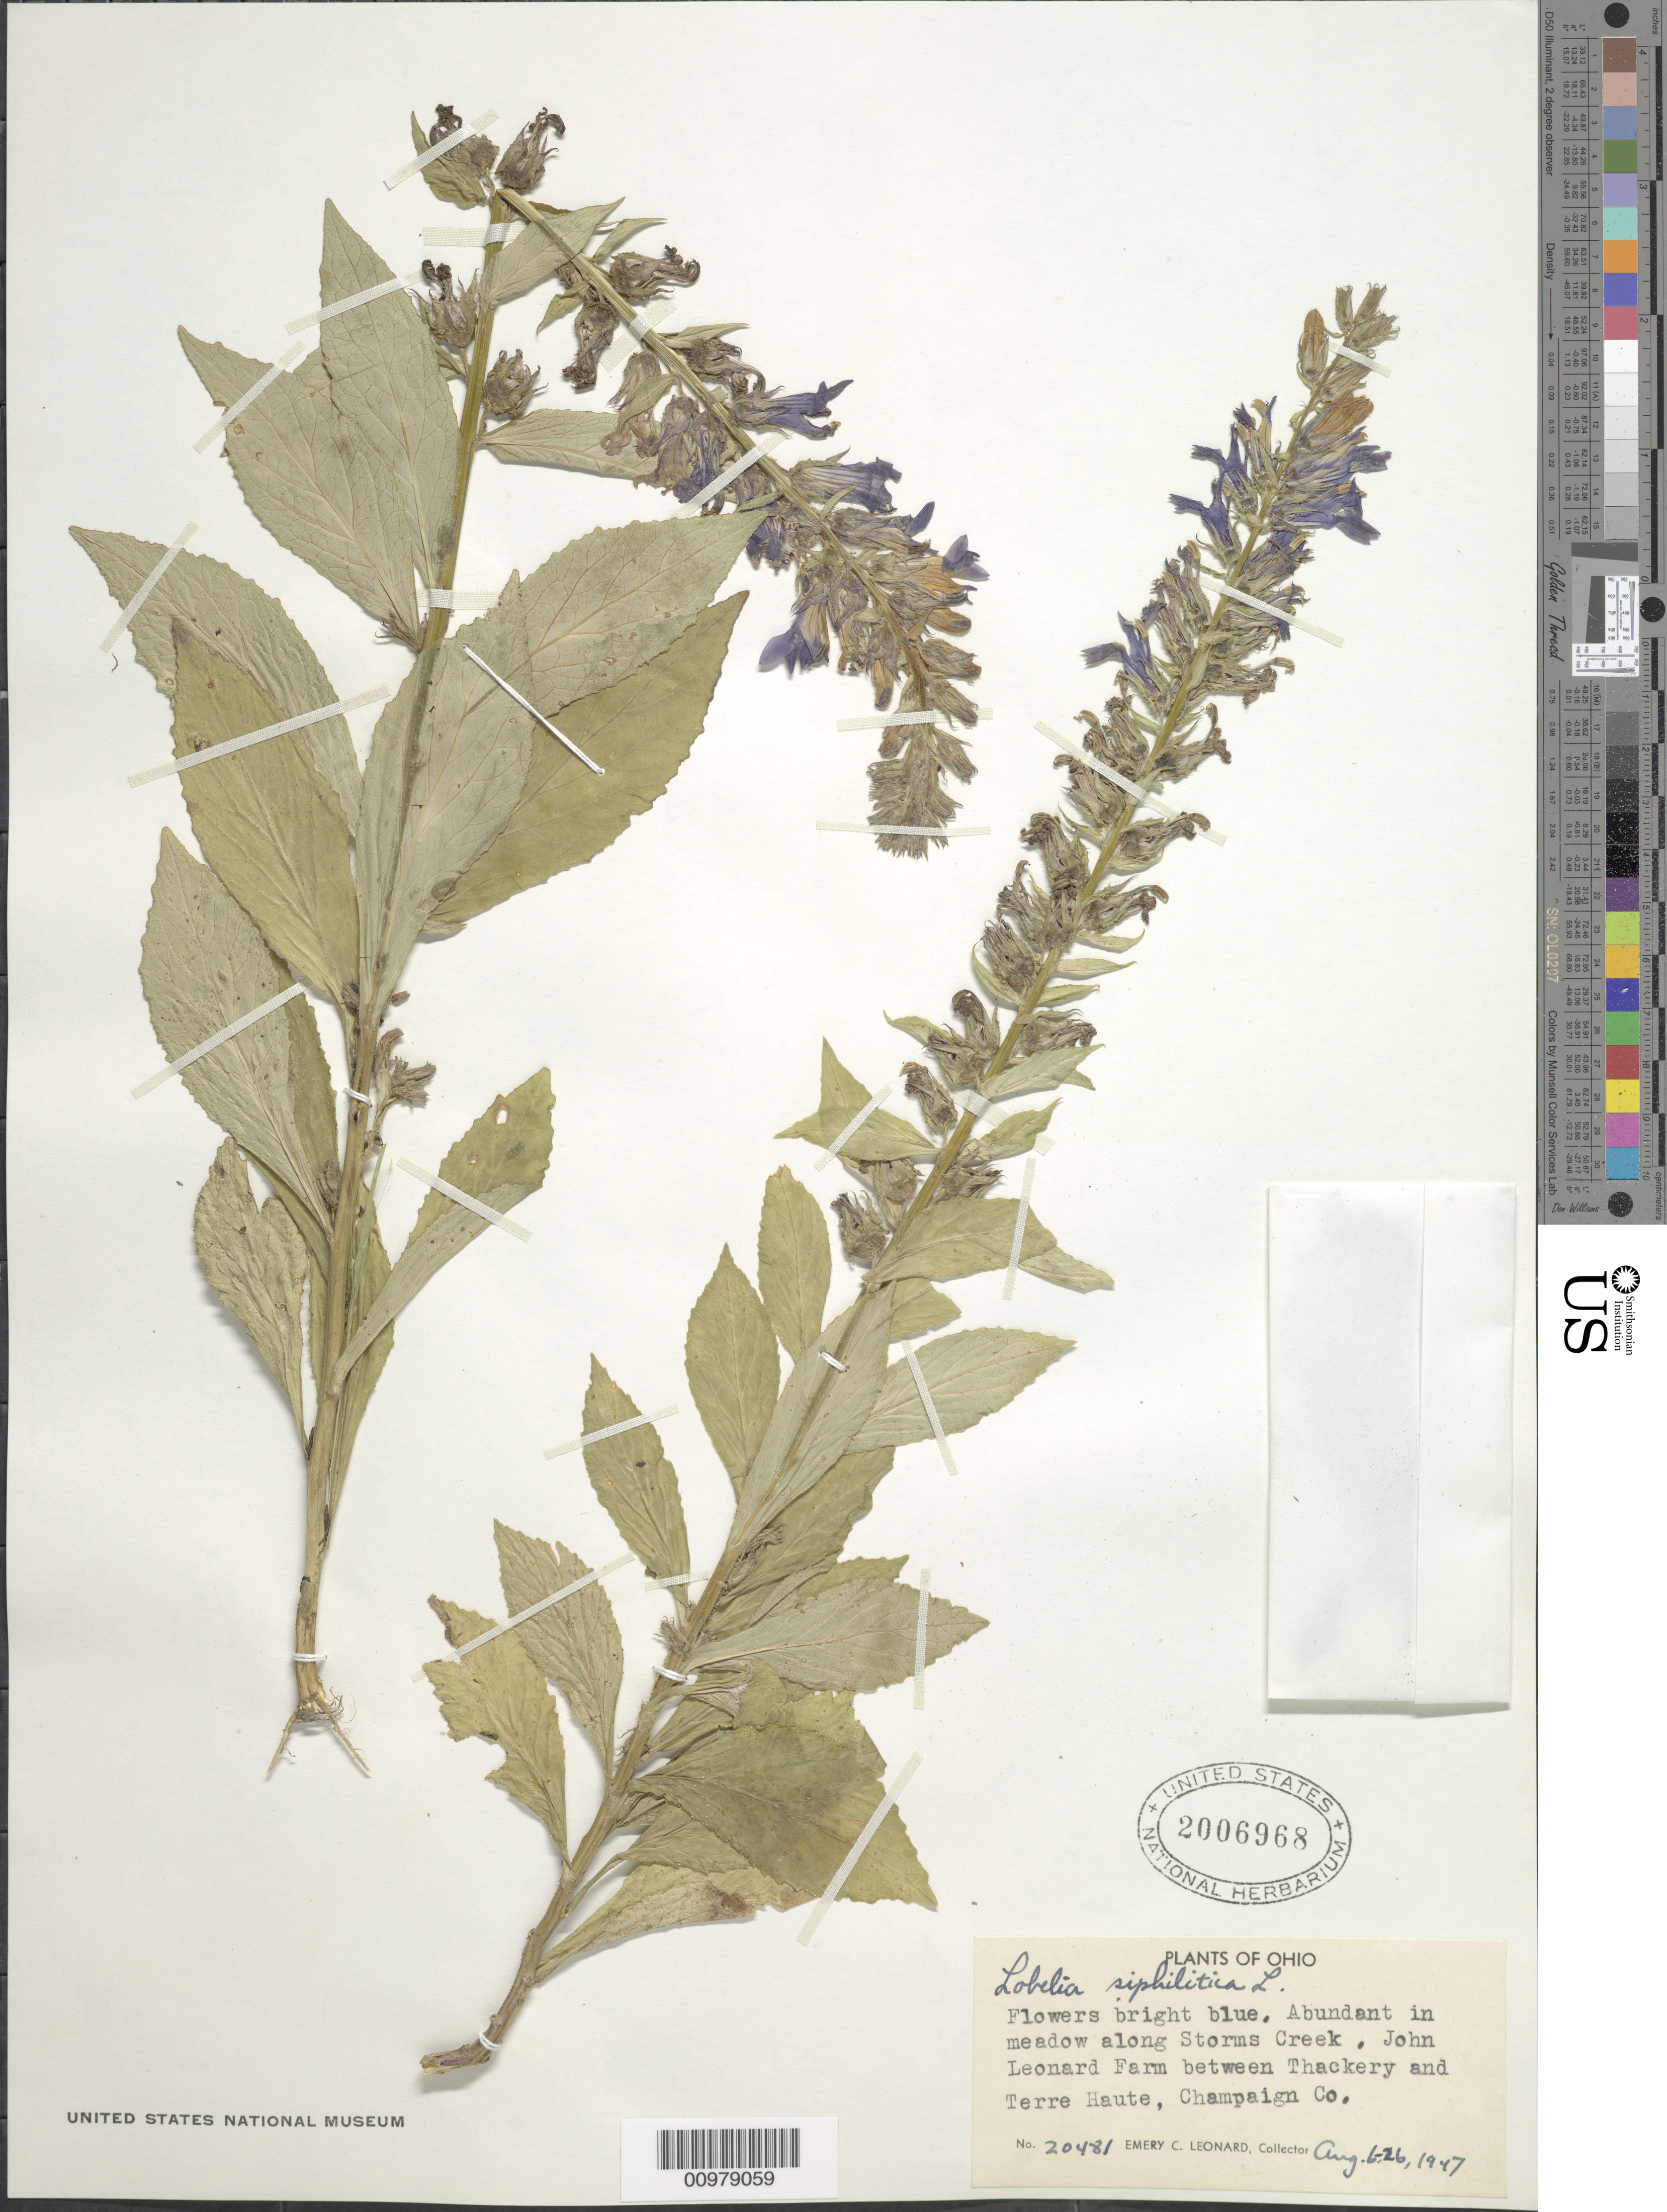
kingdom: Plantae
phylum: Tracheophyta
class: Magnoliopsida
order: Asterales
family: Campanulaceae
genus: Lobelia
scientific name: Lobelia siphilitica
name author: L.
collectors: E. C. Leonard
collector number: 20481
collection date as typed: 06 - 26 Aug 1947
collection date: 1947-08-06/1947-08-26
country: United States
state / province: Ohio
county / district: Champaign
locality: Along Storms Creek, John Leonard Farm between Thackery and Terre Haute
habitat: in meadow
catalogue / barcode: US 2006968